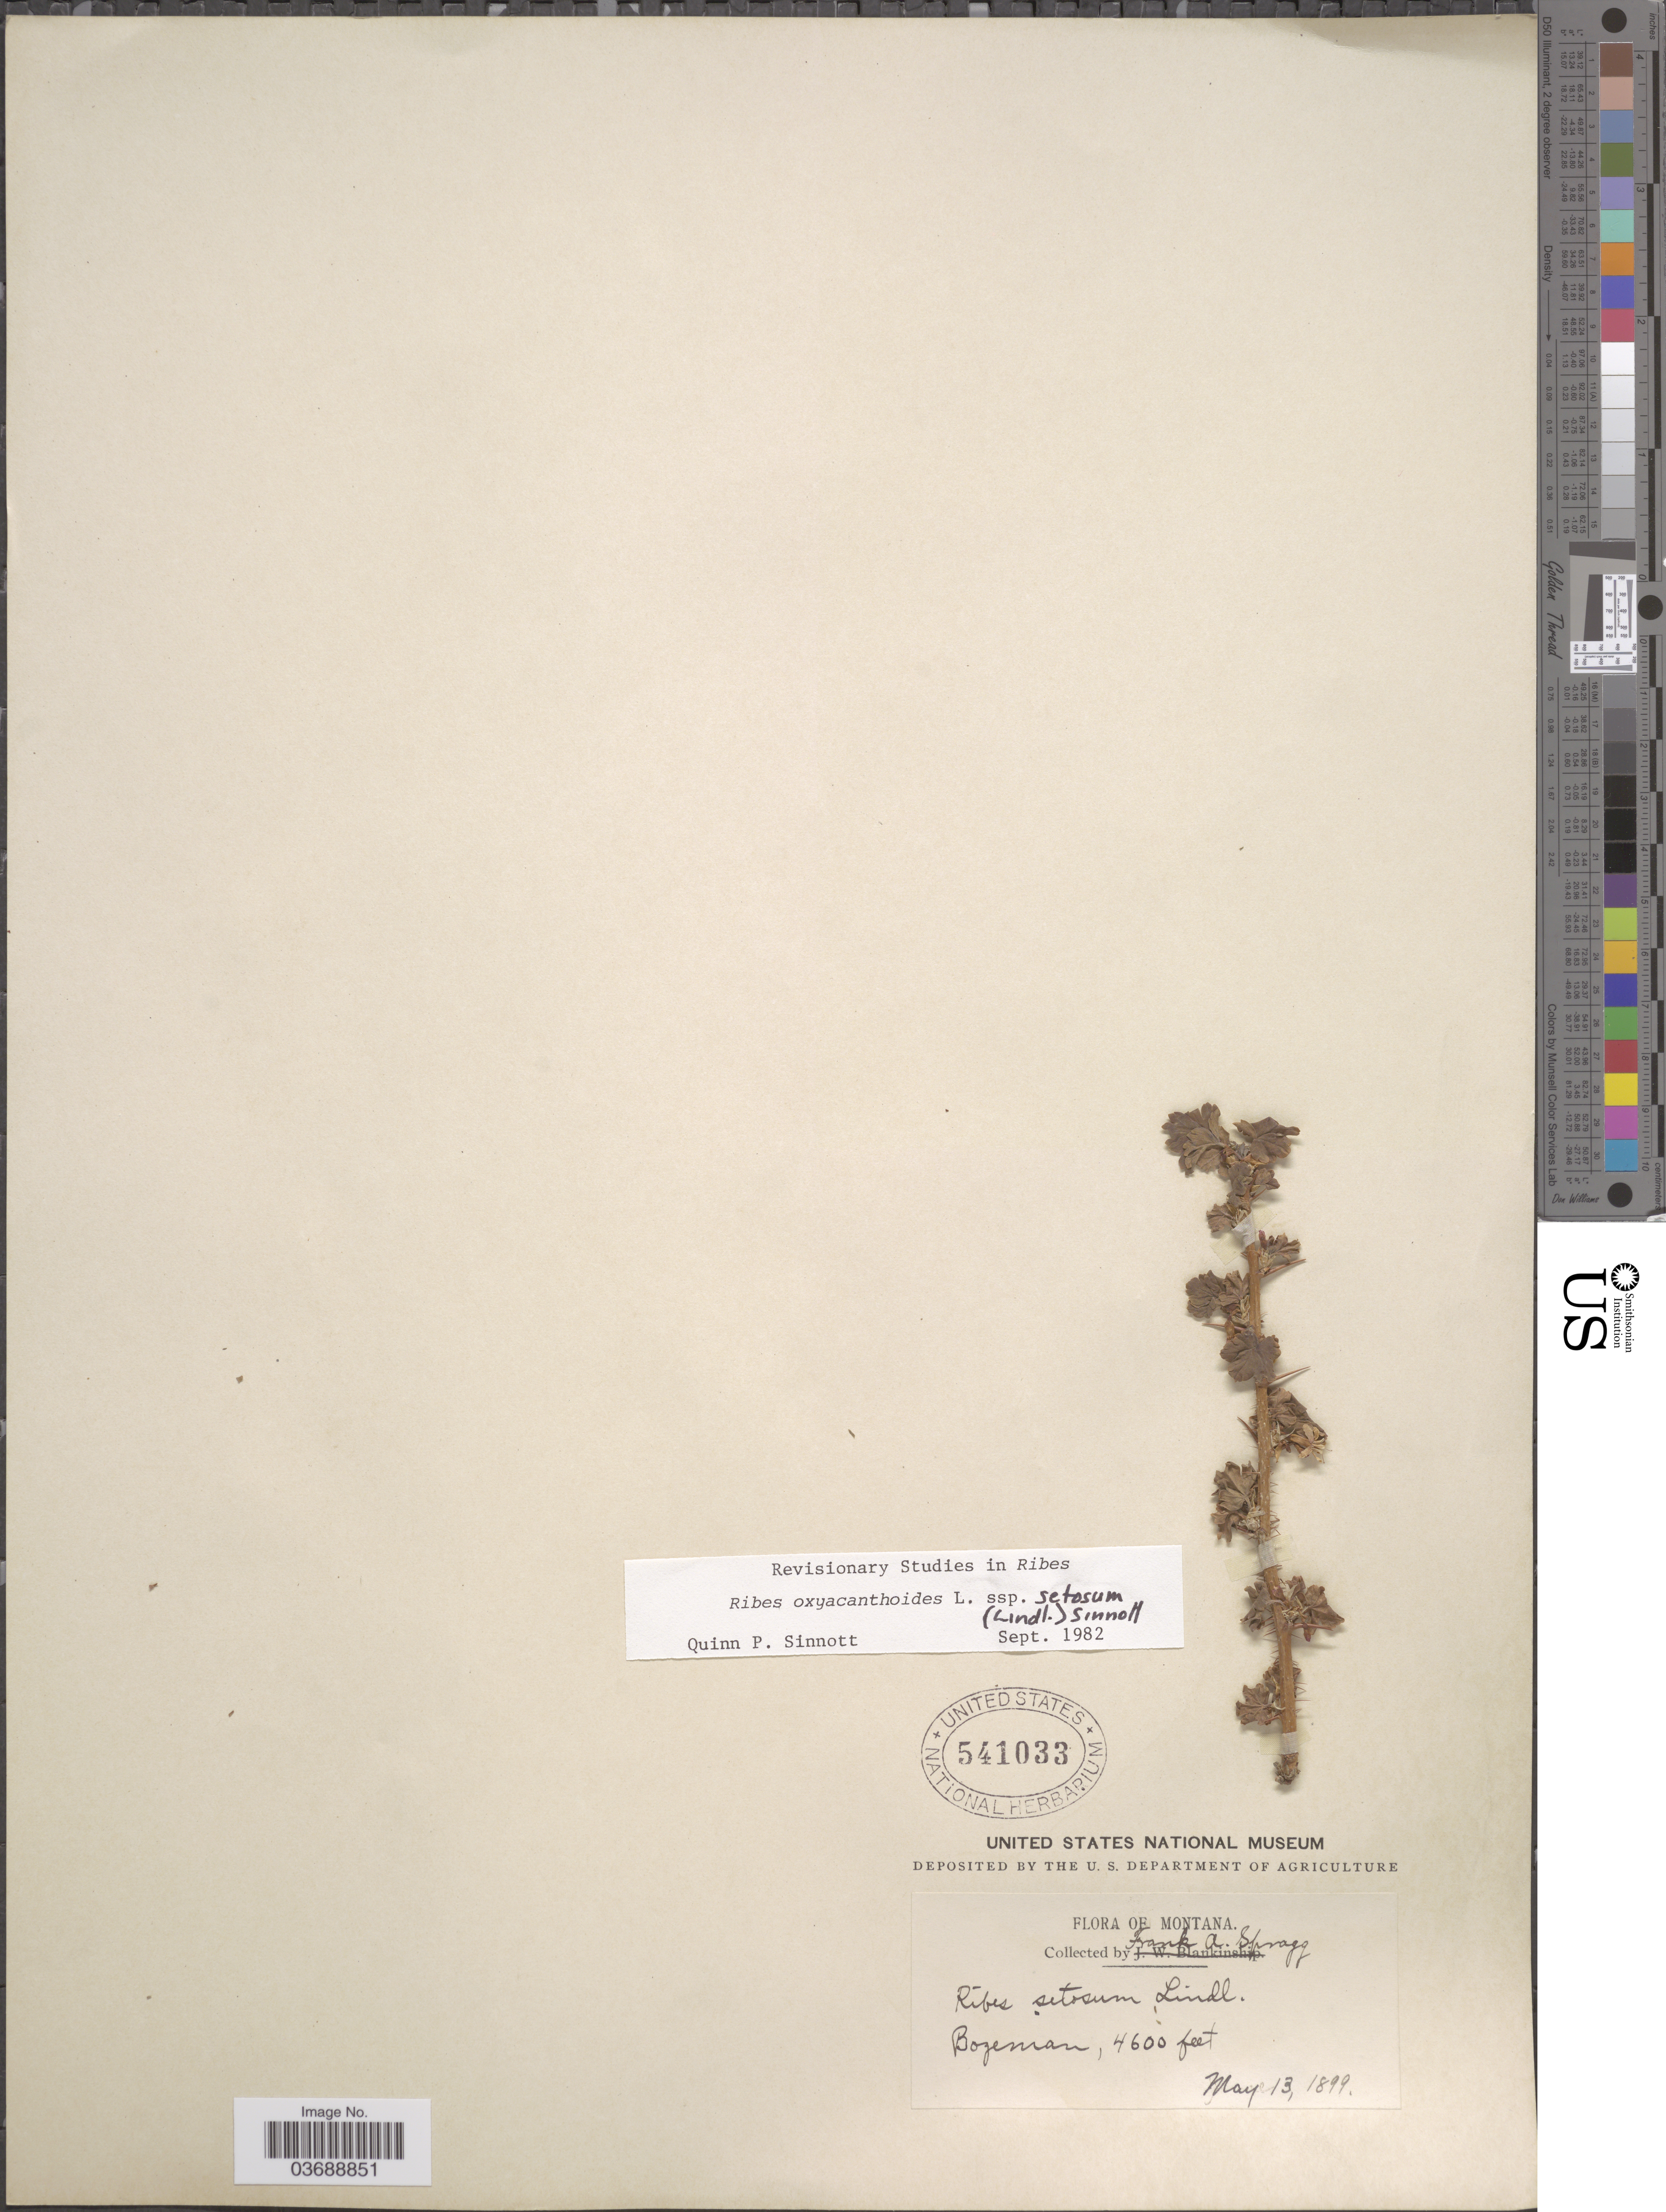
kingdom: Plantae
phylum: Tracheophyta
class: Magnoliopsida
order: Saxifragales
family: Grossulariaceae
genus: Ribes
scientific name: Ribes oxyacanthoides subsp. setosum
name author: (Lindl.) Q.P. Sinnott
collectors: F. Spragg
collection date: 1899-05-13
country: United States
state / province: Montana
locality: Bozeman.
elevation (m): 1402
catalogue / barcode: US 541033